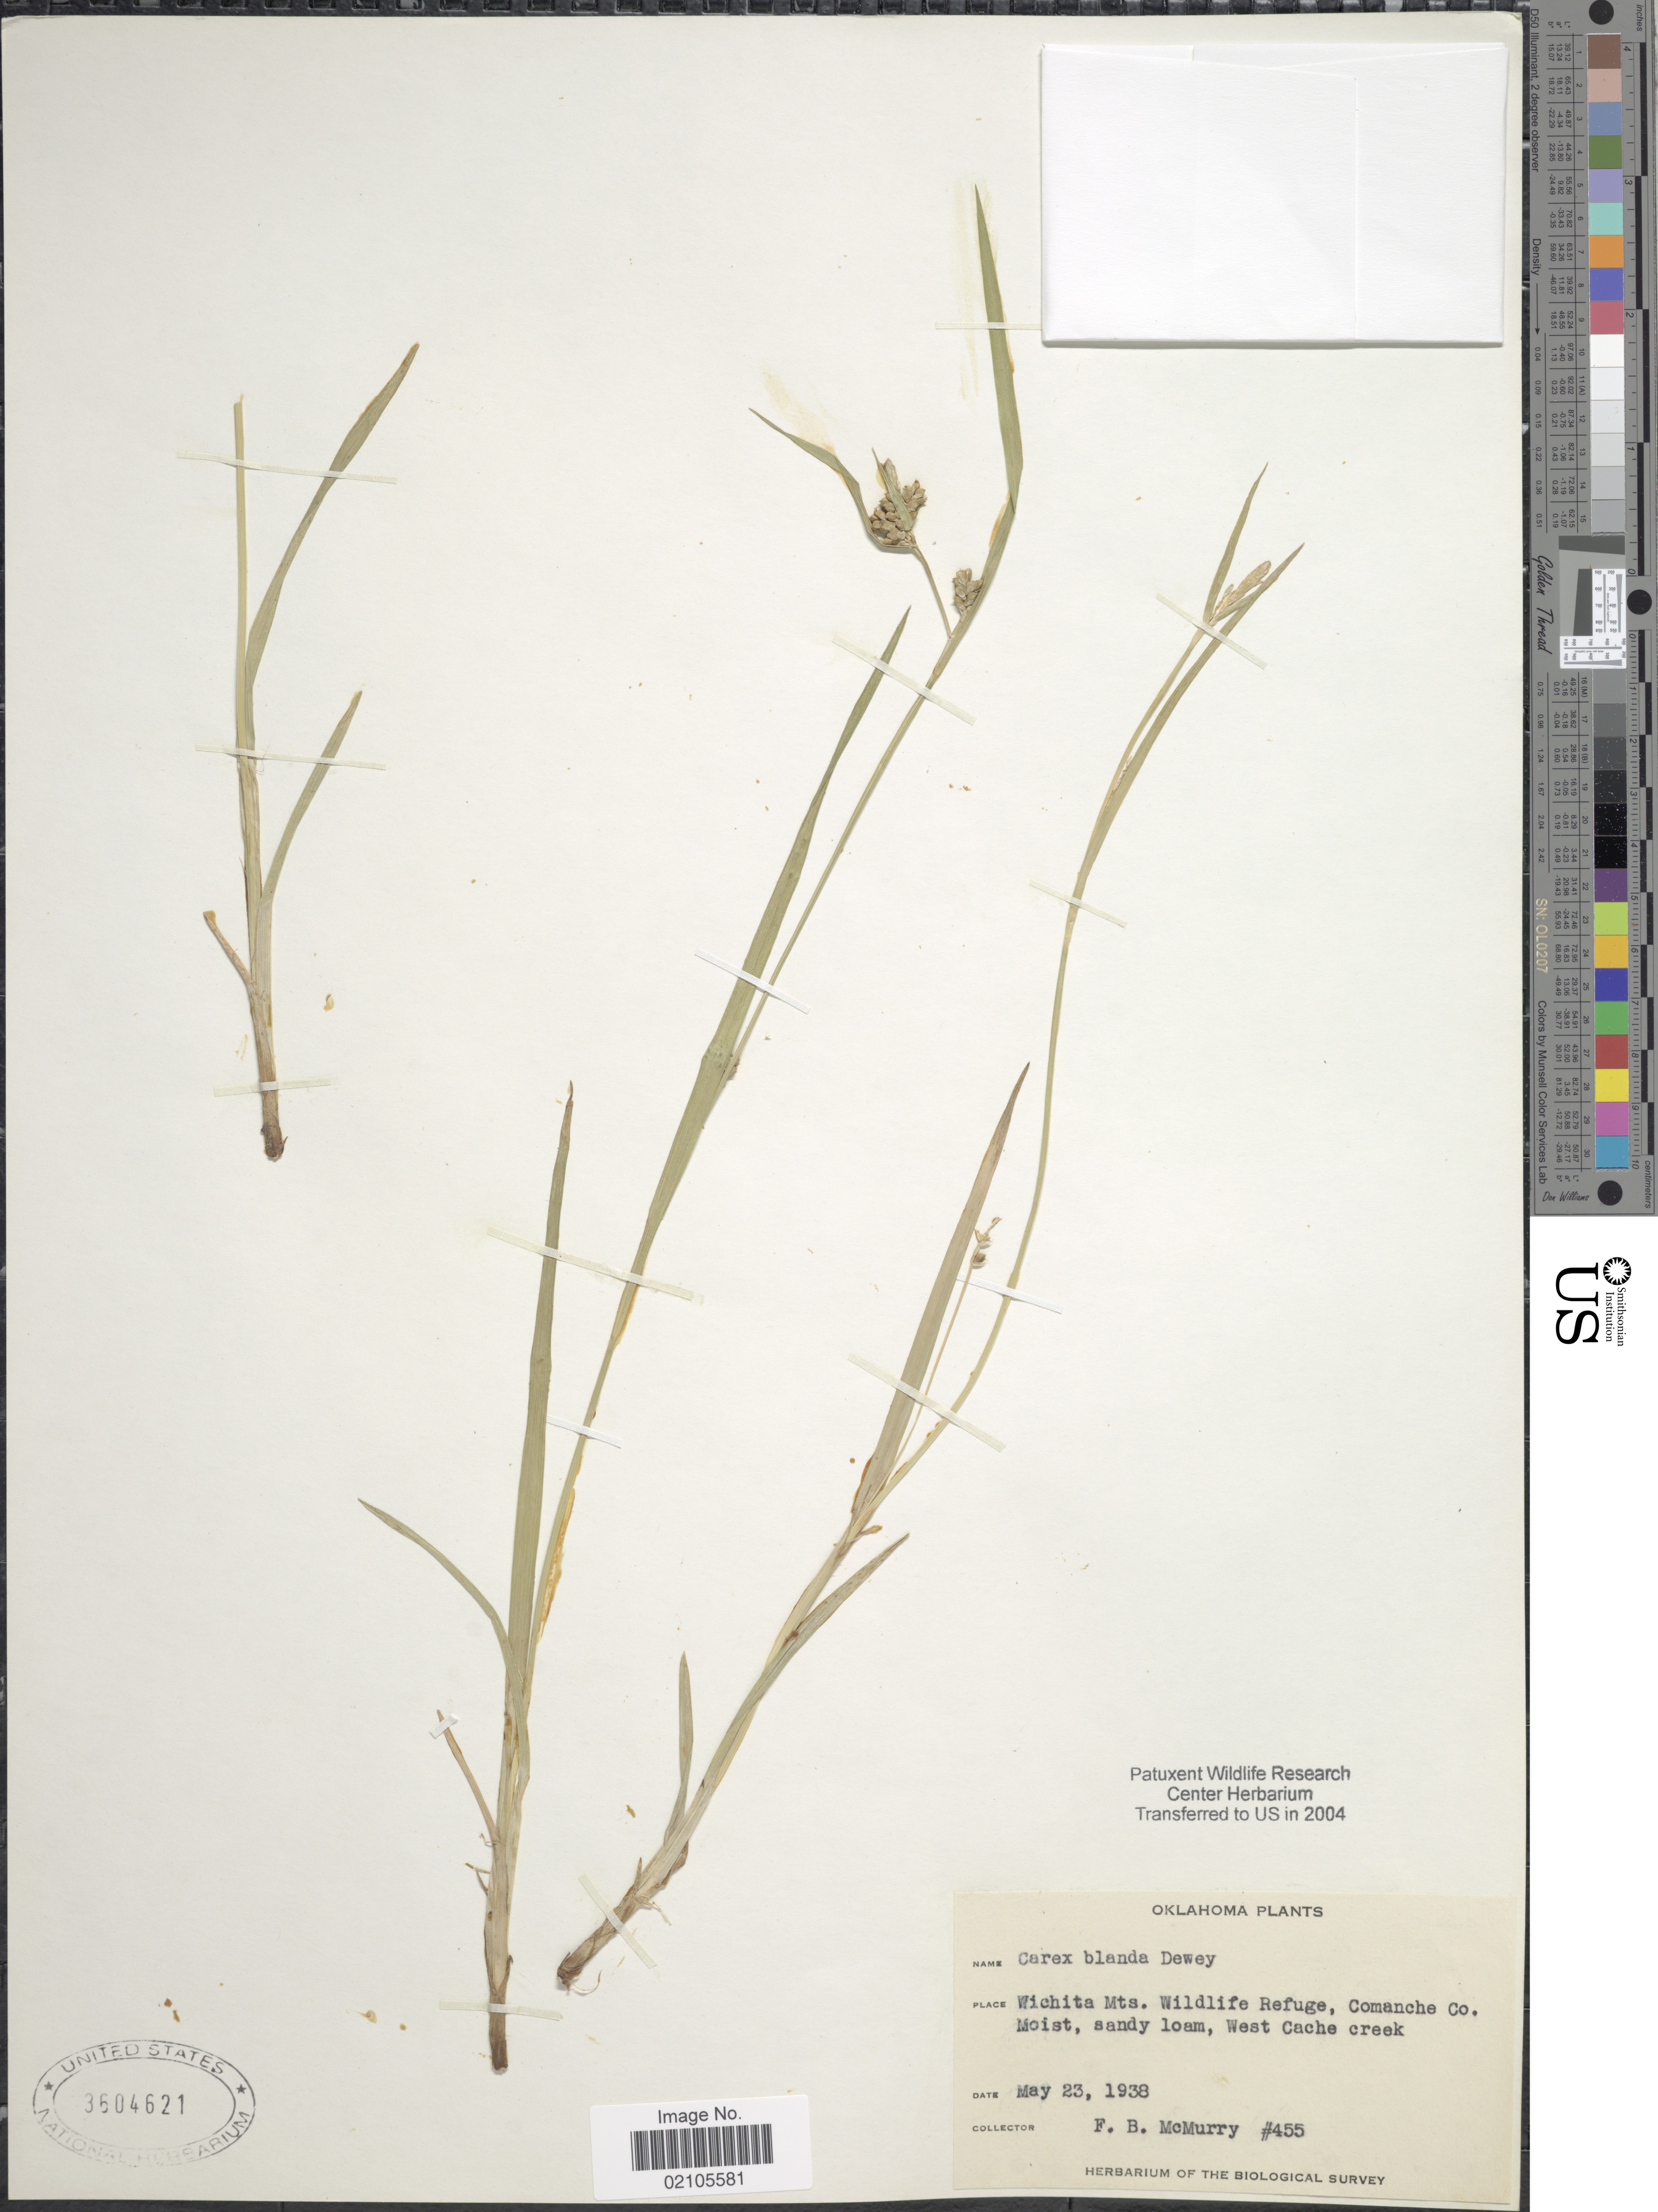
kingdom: Plantae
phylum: Tracheophyta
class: Liliopsida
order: Poales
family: Cyperaceae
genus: Carex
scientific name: Carex blanda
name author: Dewey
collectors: F. B. McMurry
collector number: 455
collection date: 1938-05-23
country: United States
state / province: Oklahoma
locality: Wichita Mts., Wildlife Refuge, Comanche Co., West Cache Creek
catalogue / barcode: US 3604621